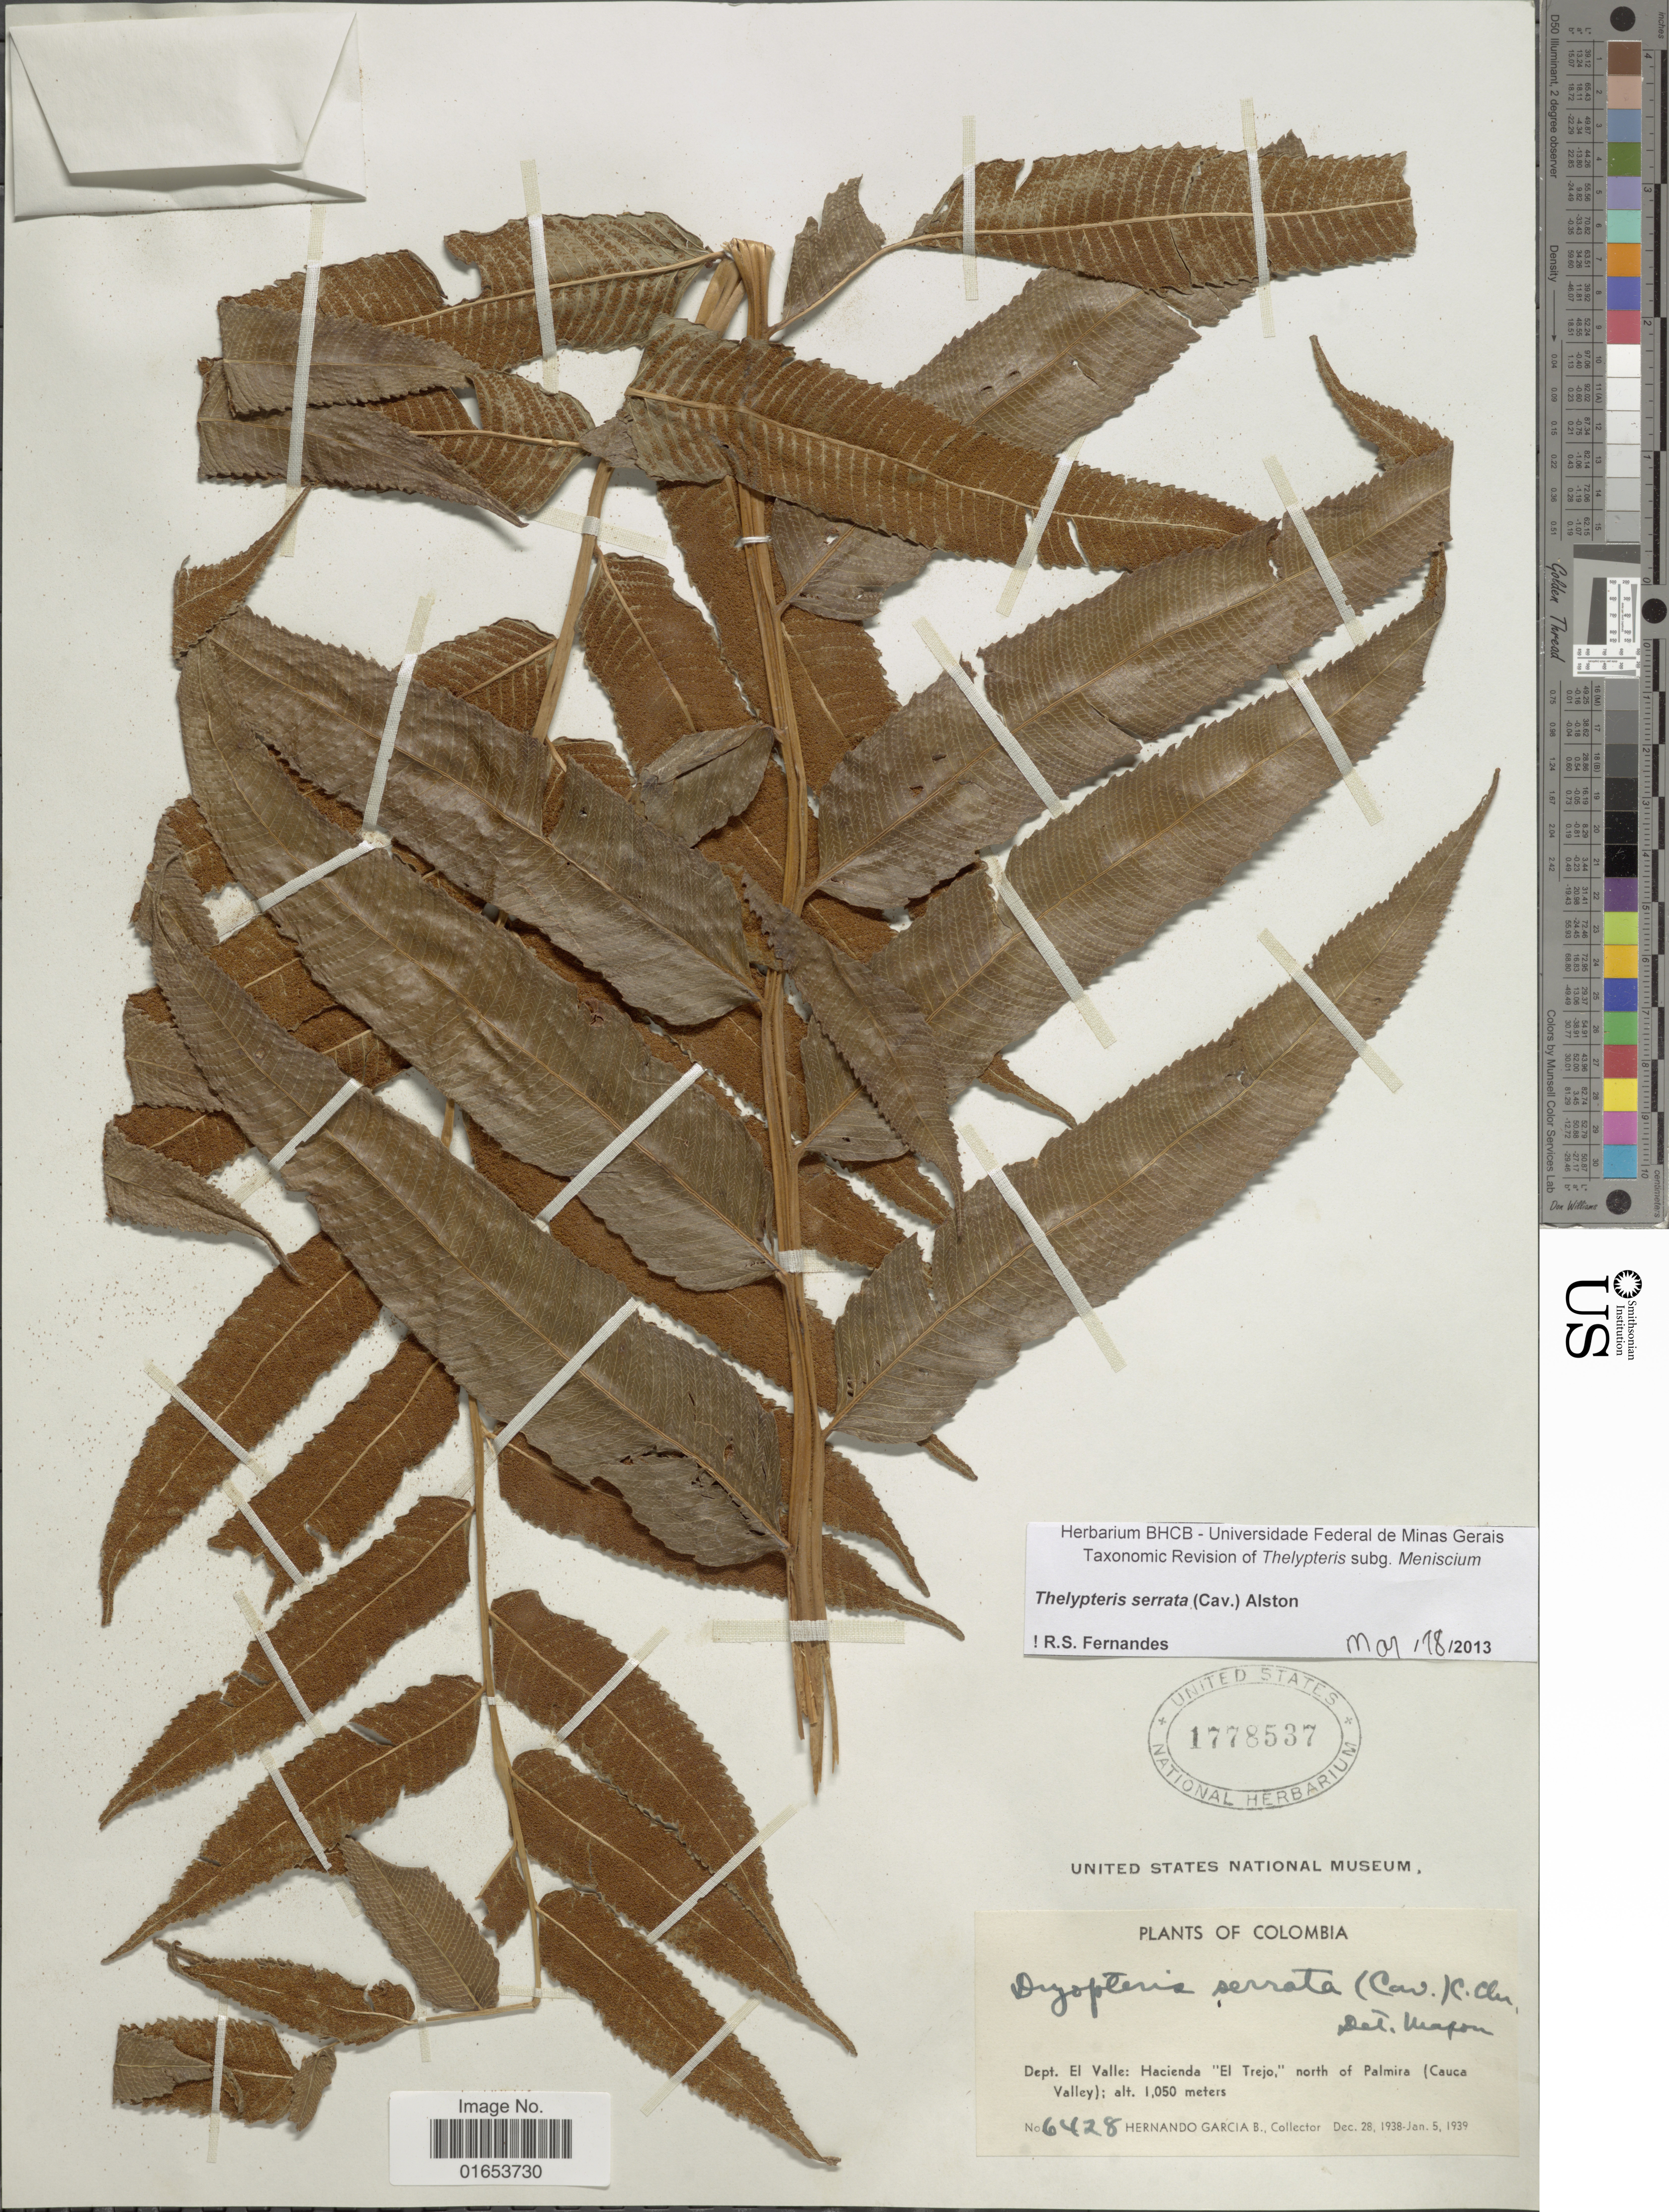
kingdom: Plantae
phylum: Tracheophyta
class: Polypodiopsida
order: Polypodiales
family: Thelypteridaceae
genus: Meniscium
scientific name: Meniscium serratum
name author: Cav.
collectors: H. García Barriga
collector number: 6428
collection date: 1938-12-28/1939-01-05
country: Colombia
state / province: Valle del Cauca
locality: Dept. El Valle: Hacienda "El Trejo," north of Palmira (Cauca Valley)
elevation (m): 1050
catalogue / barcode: US 1778537